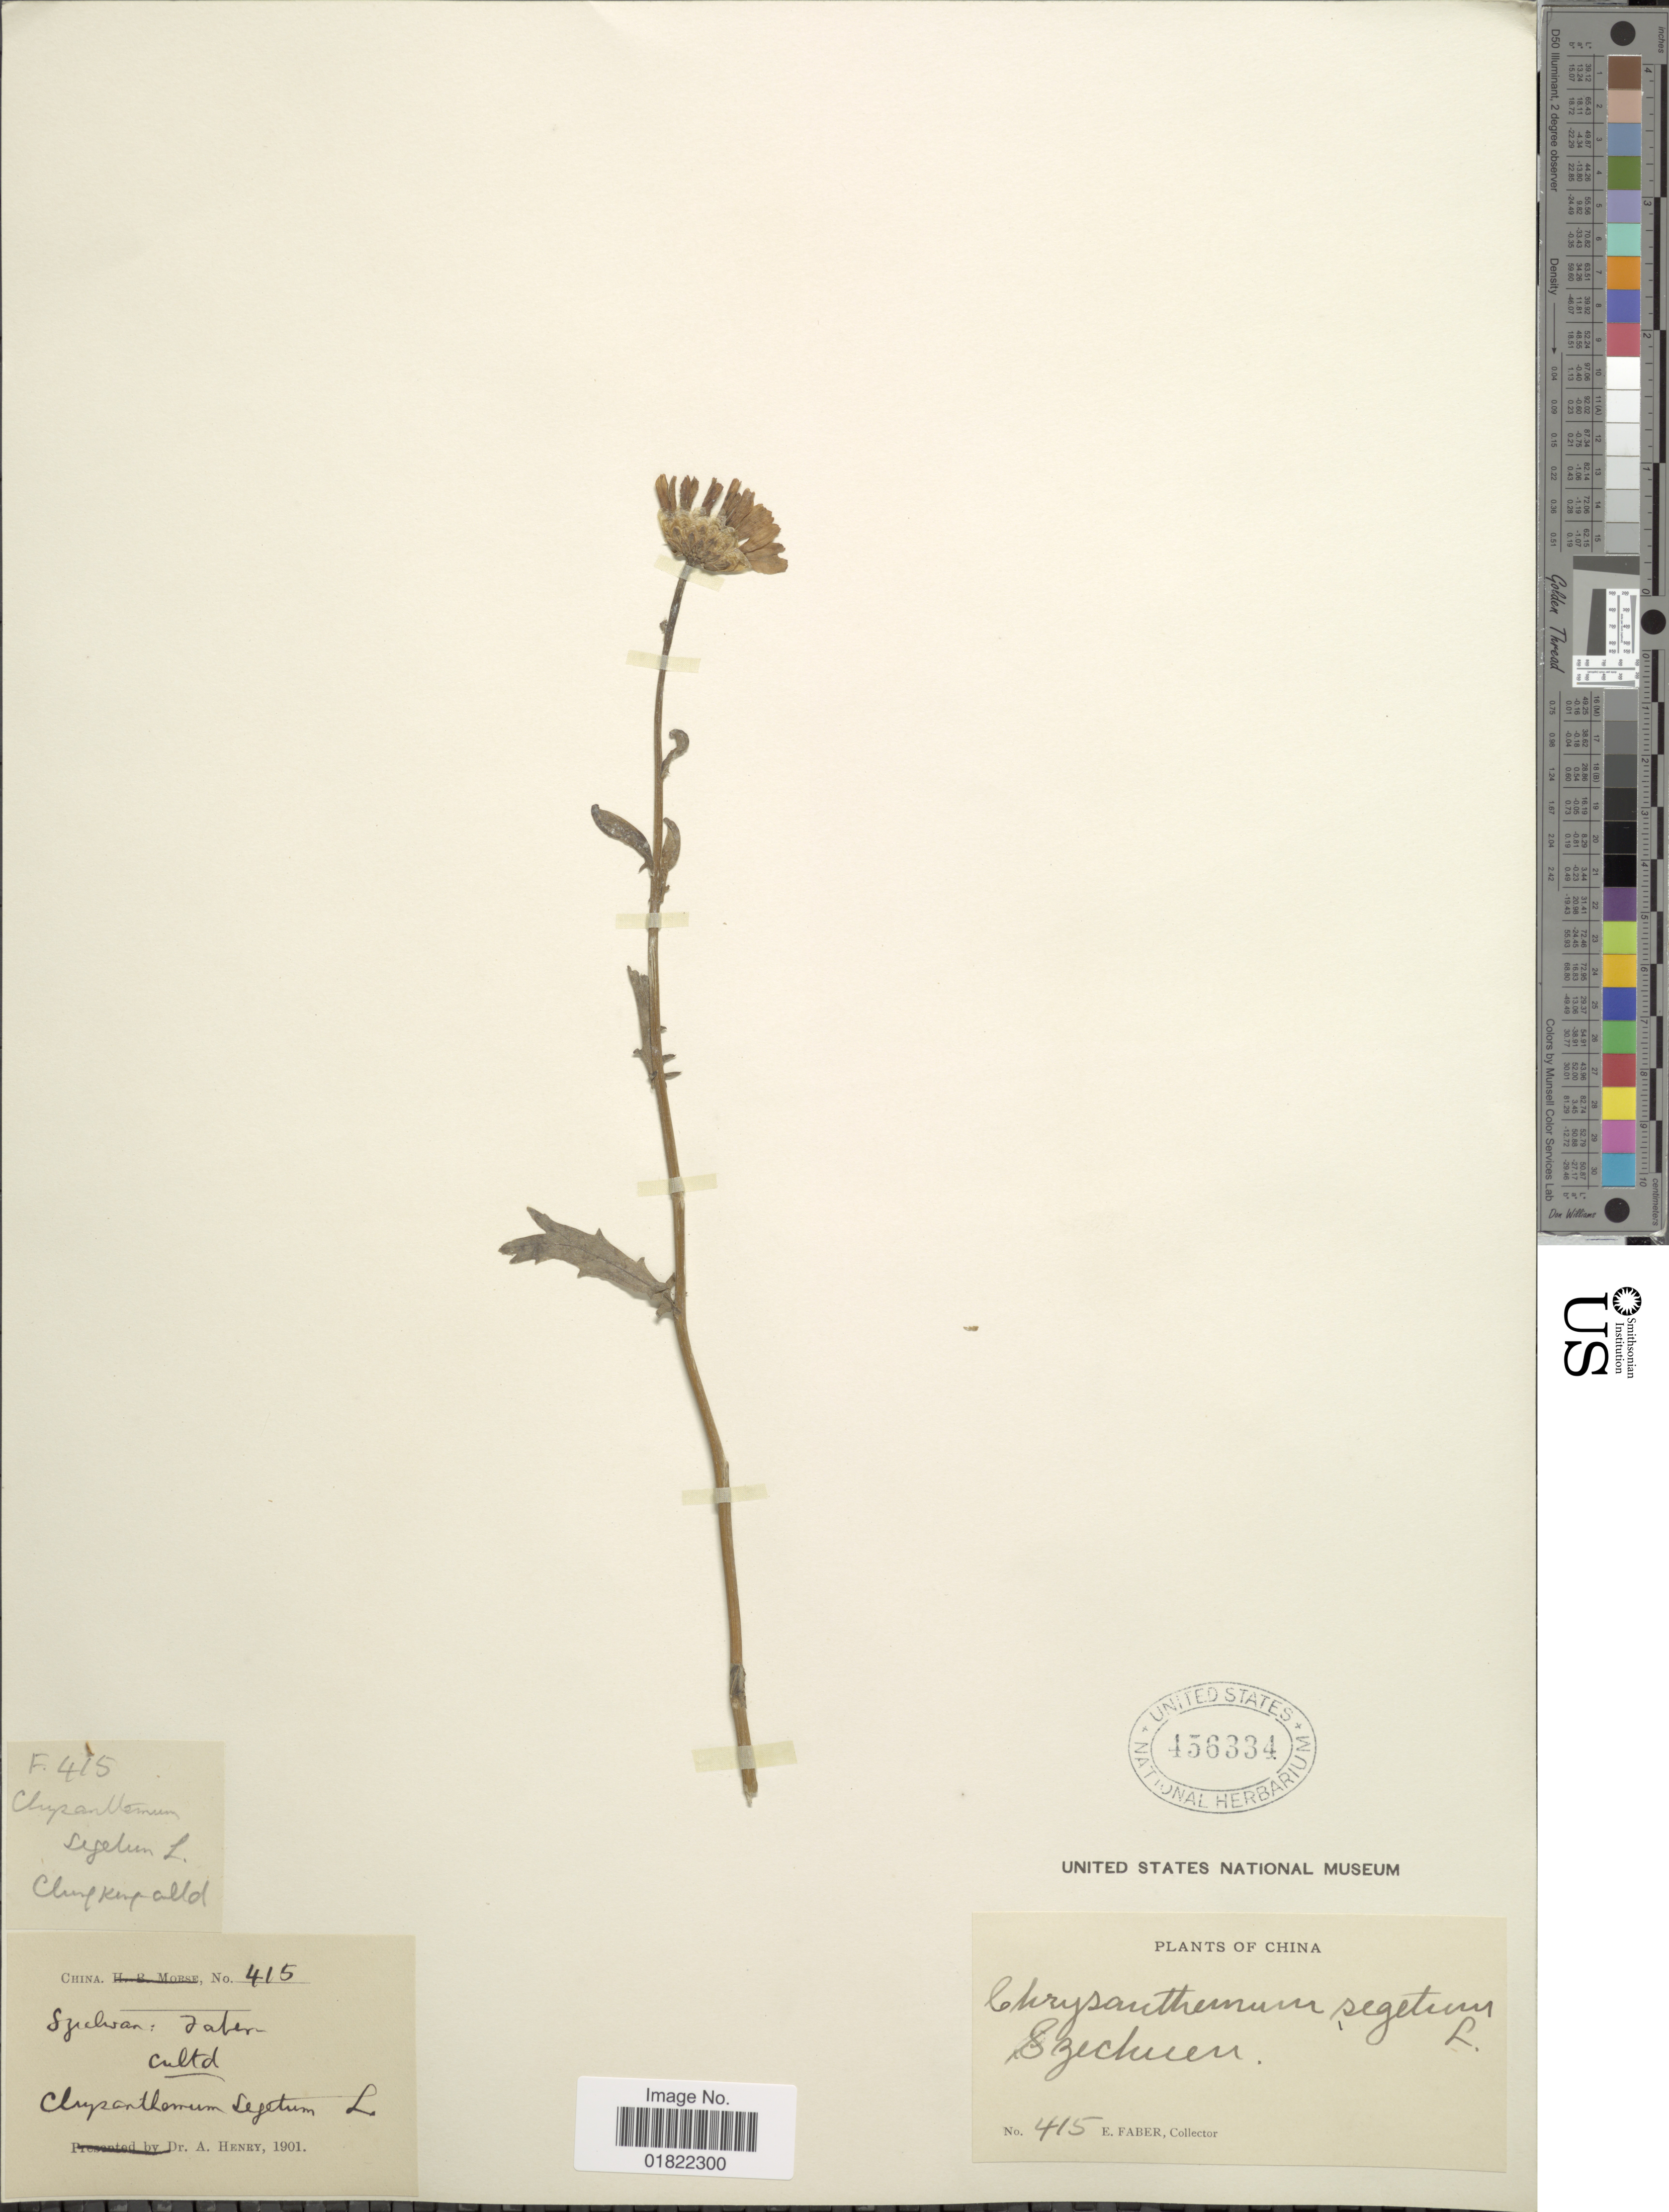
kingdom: Plantae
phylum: Tracheophyta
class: Magnoliopsida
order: Asterales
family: Asteraceae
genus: Chrysanthemum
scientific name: Chrysanthemum segetum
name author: L.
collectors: E. Faber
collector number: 415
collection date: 1901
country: China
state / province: Sichuan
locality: Szechuan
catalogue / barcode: US 456334